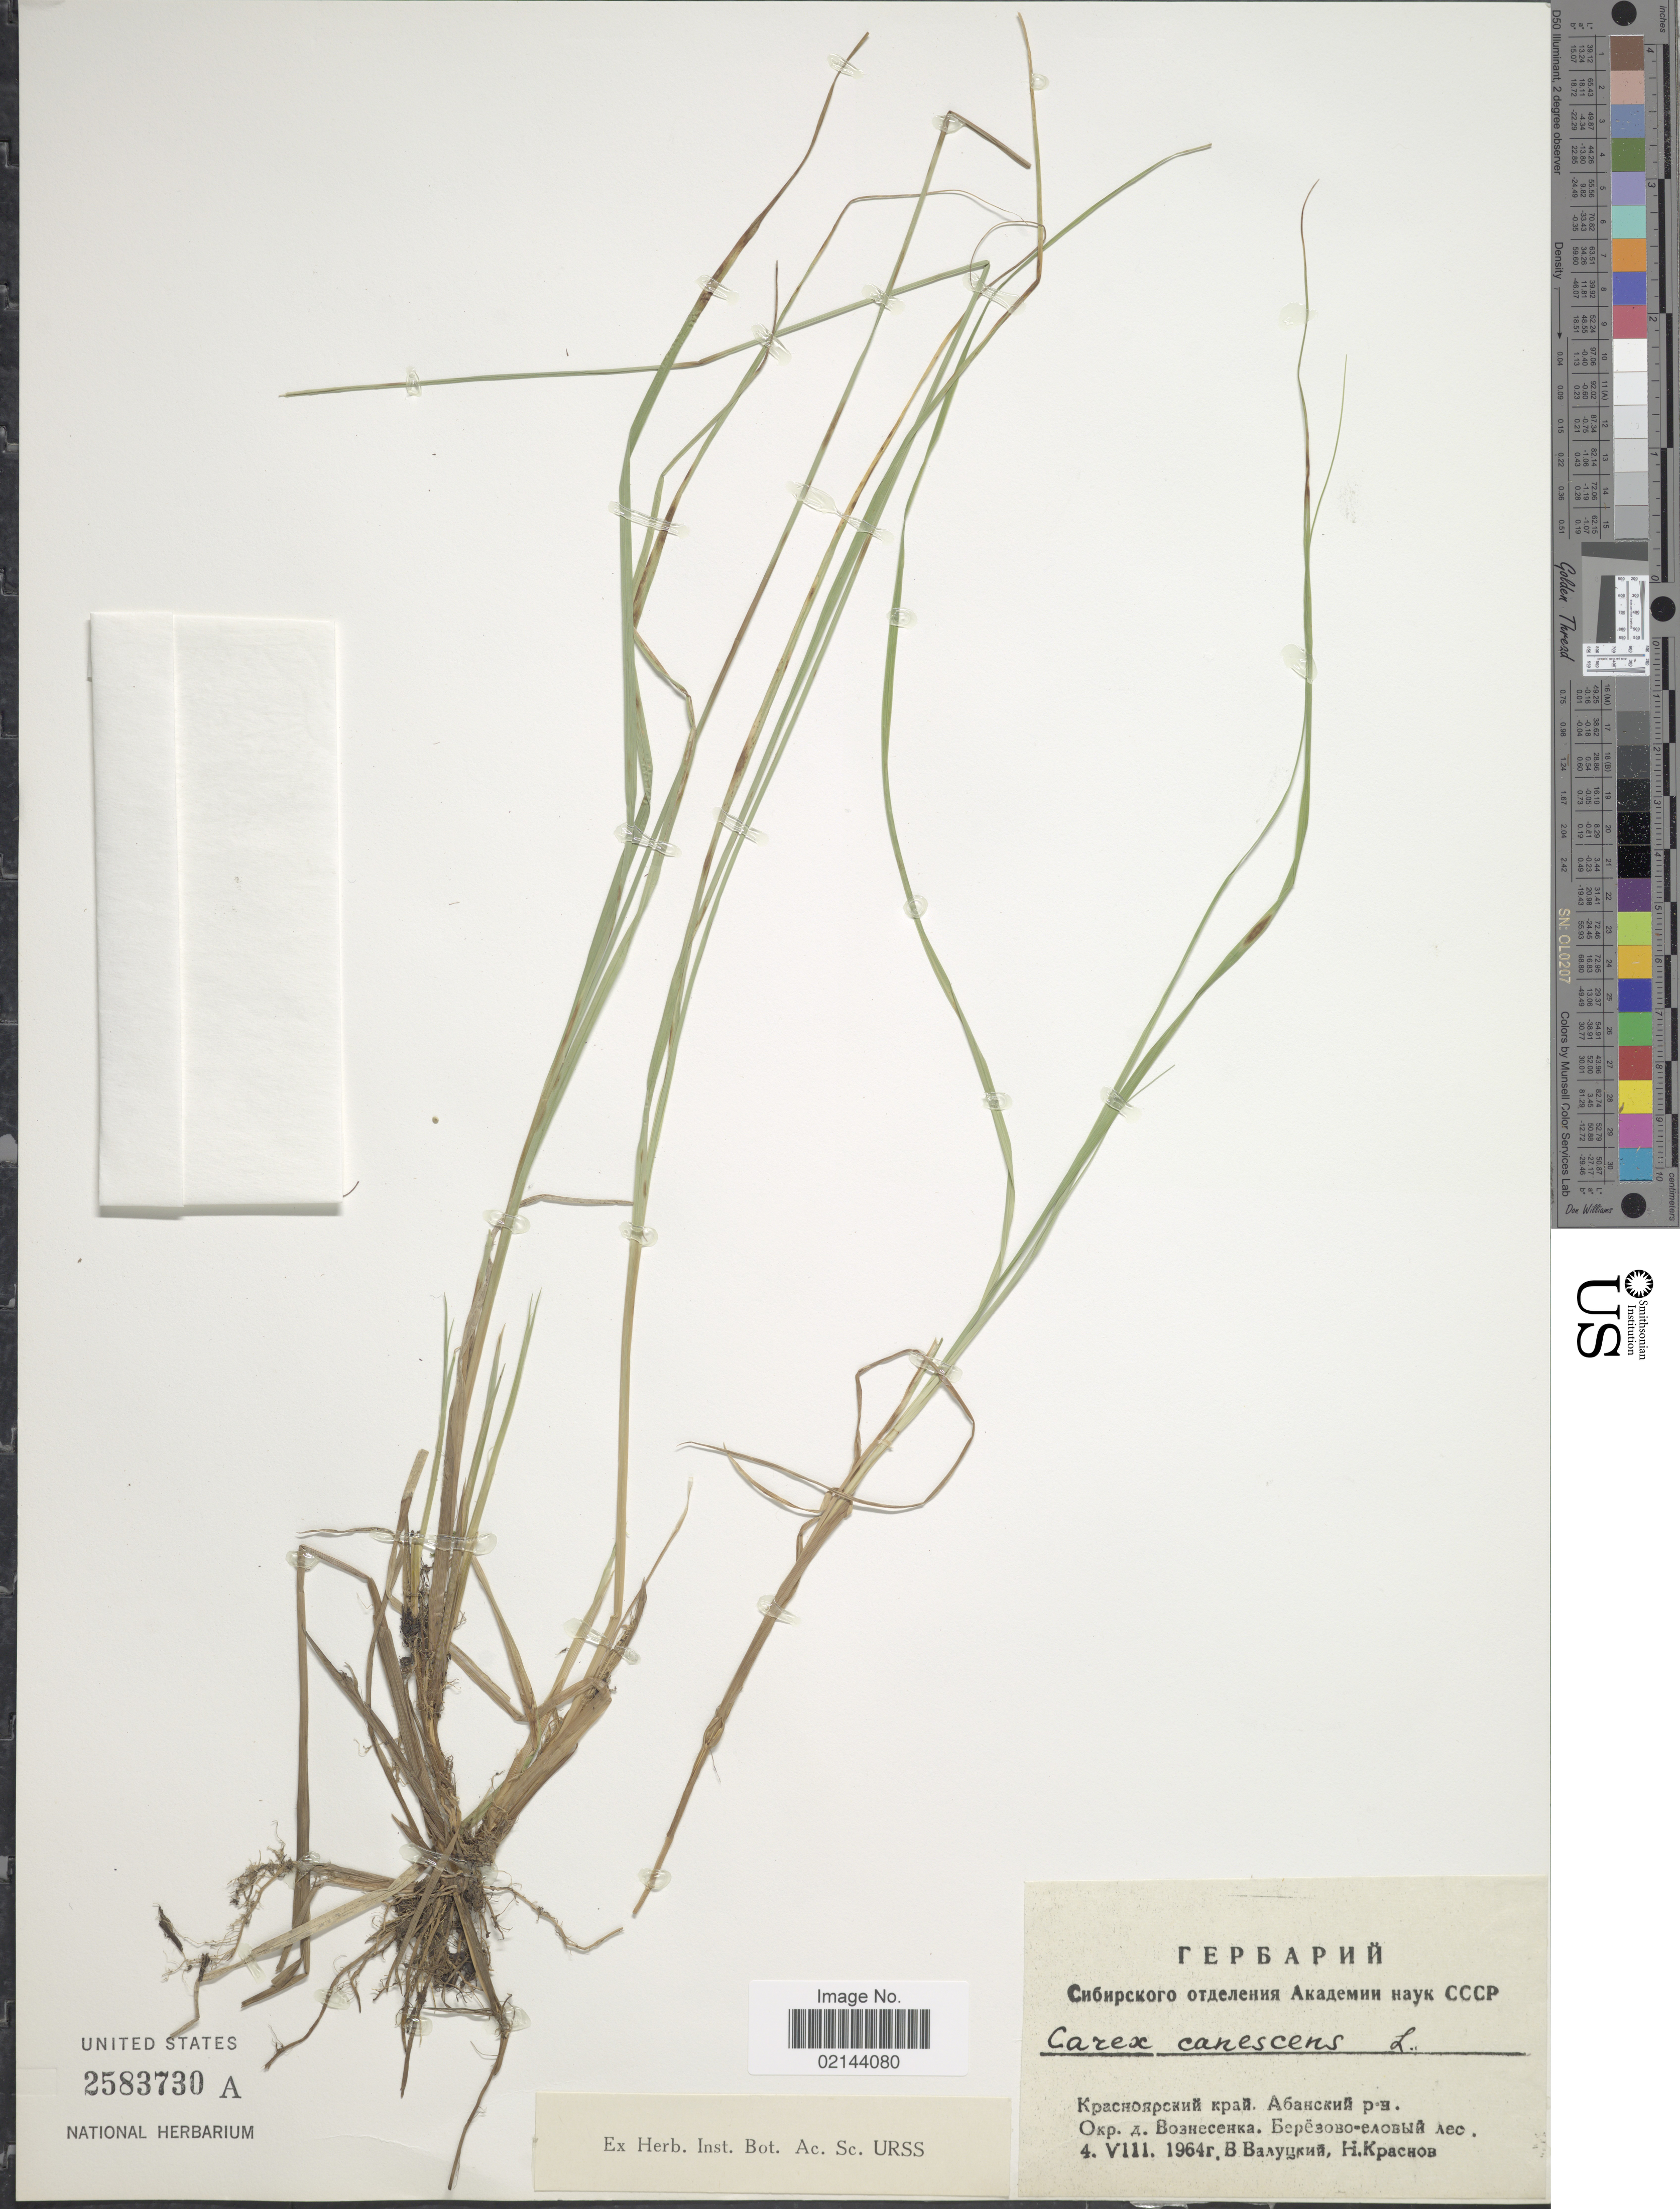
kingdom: Plantae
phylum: Tracheophyta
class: Liliopsida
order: Poales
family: Cyperaceae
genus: Carex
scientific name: Carex canescens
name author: L.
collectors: Collector illegible & Collector illegible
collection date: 1946-08-04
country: U.S.S.R.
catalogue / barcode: US 2583730A